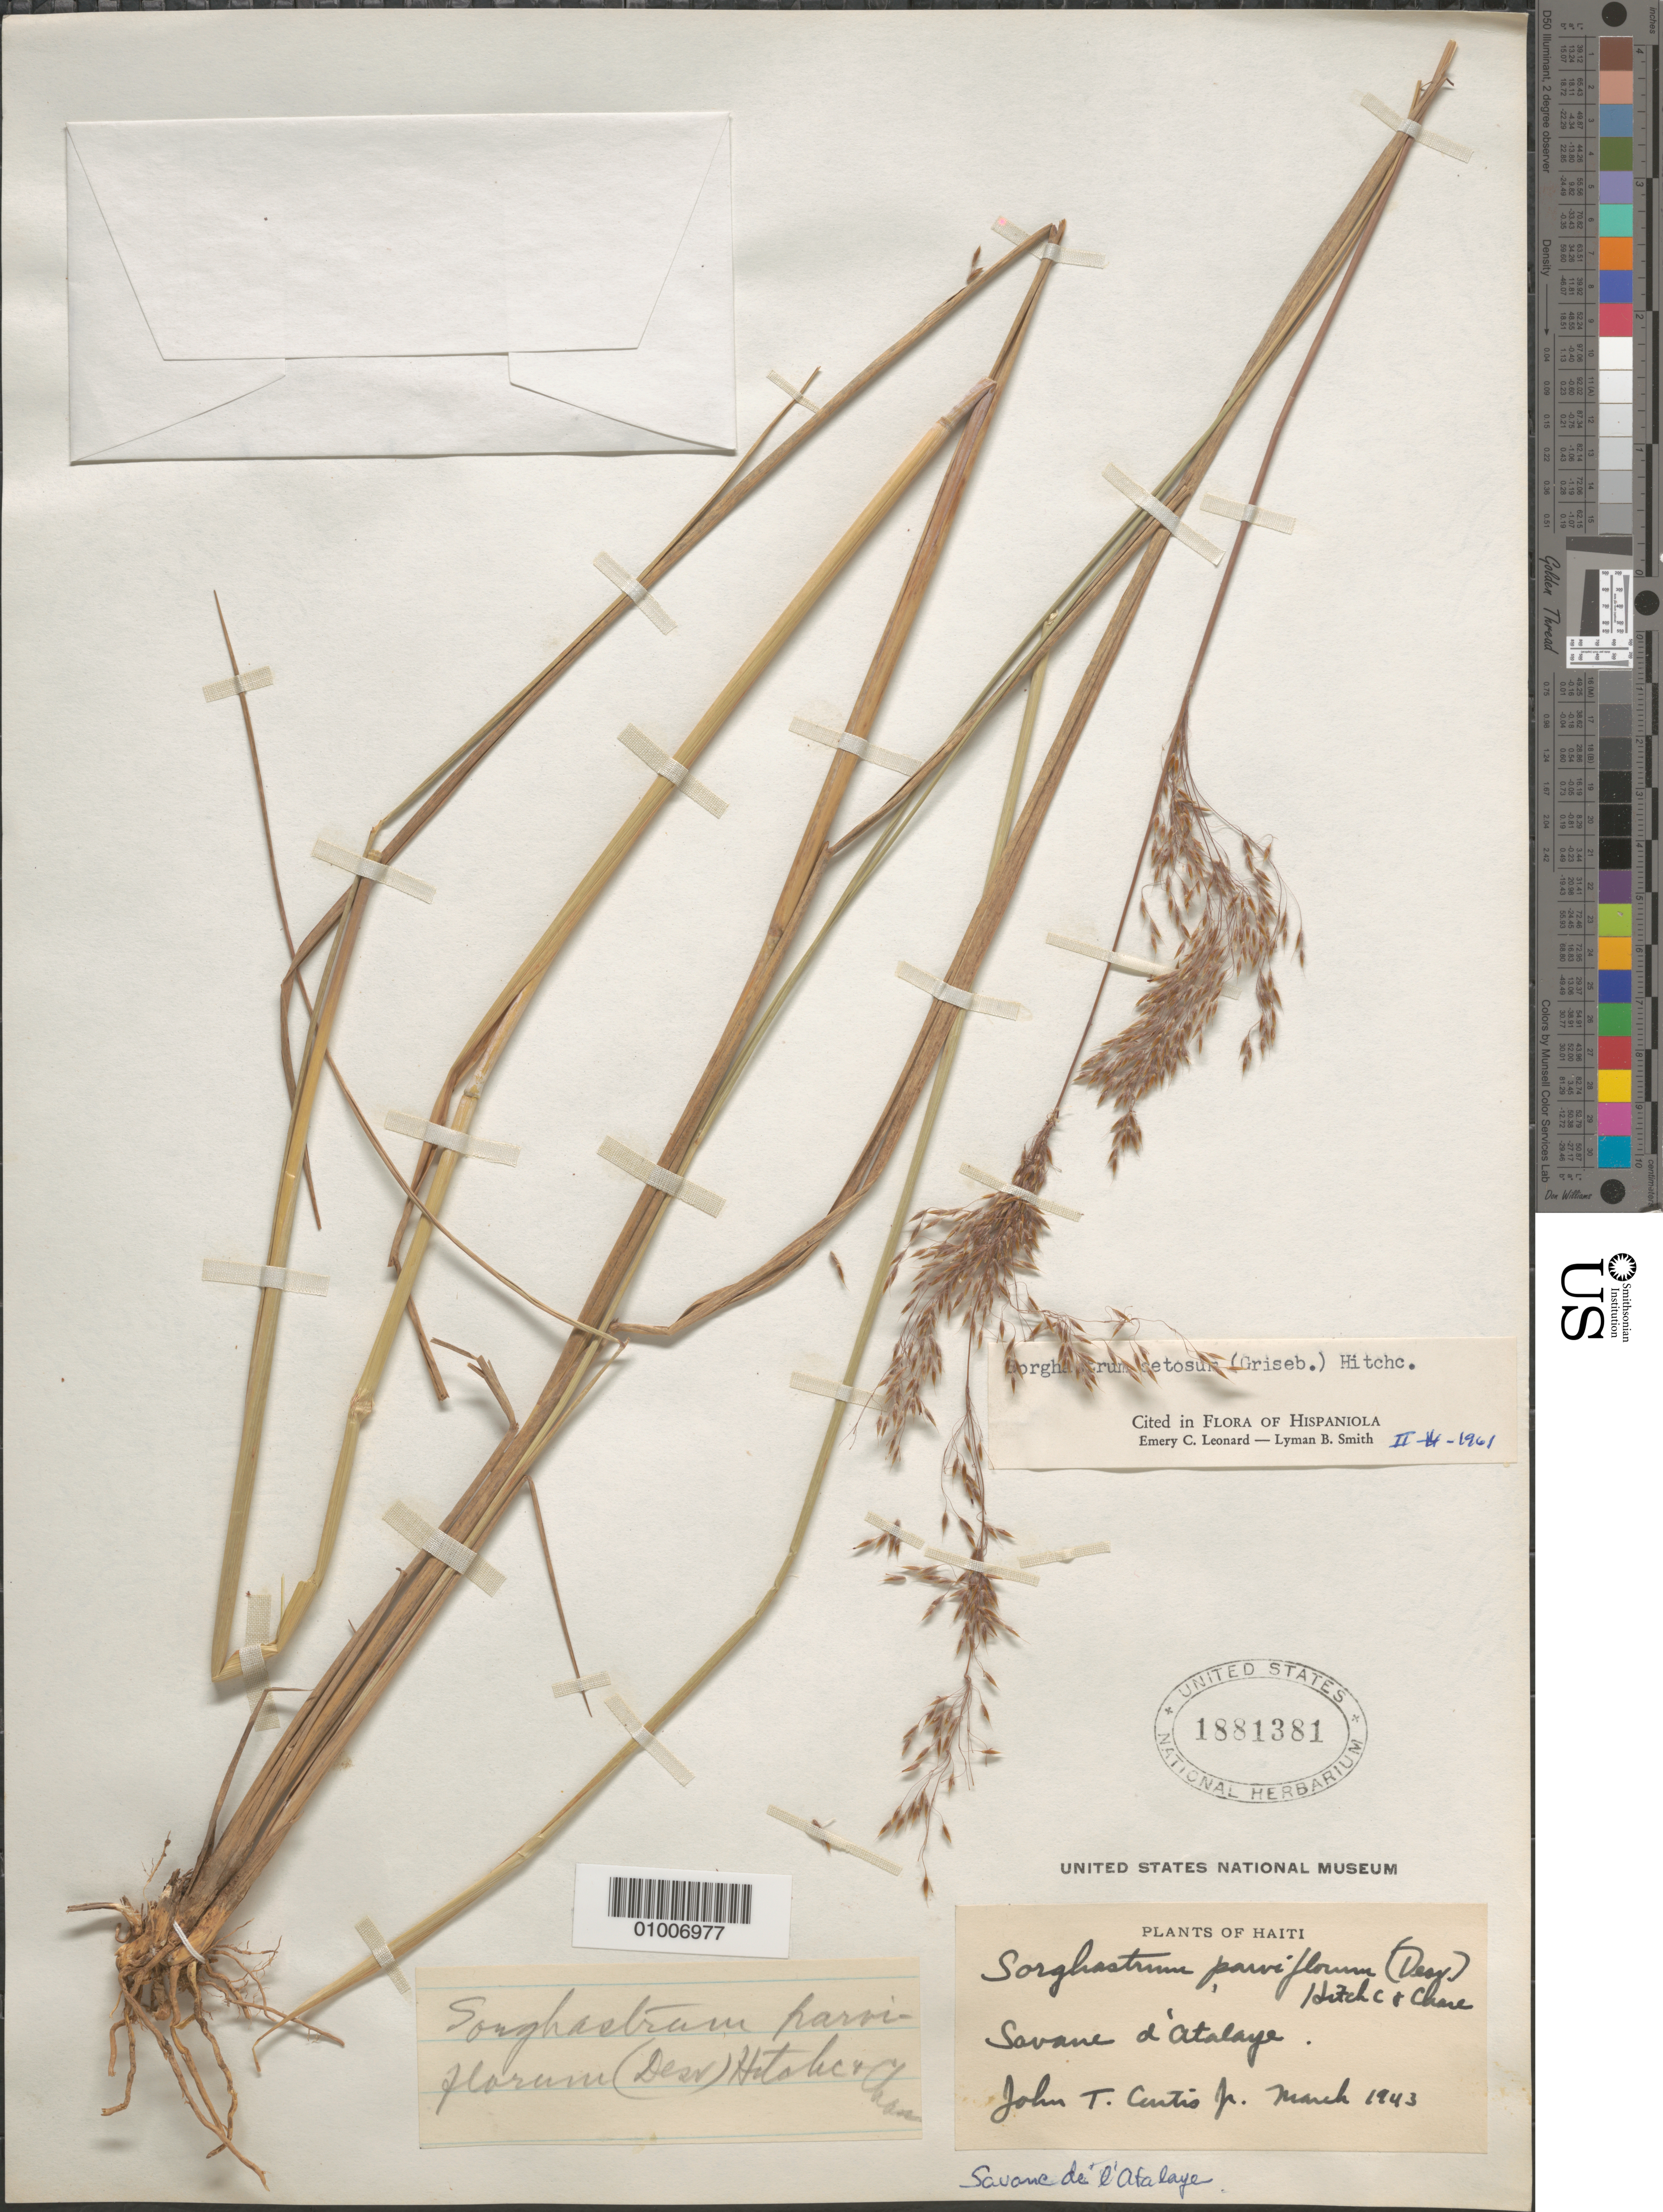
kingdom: Plantae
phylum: Tracheophyta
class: Liliopsida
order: Poales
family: Poaceae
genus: Sorghastrum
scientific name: Sorghastrum setosum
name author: (Griseb.) Hitchc.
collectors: J. Curtis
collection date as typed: Mar 1943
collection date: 1943-03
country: Haiti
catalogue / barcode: US 1881381